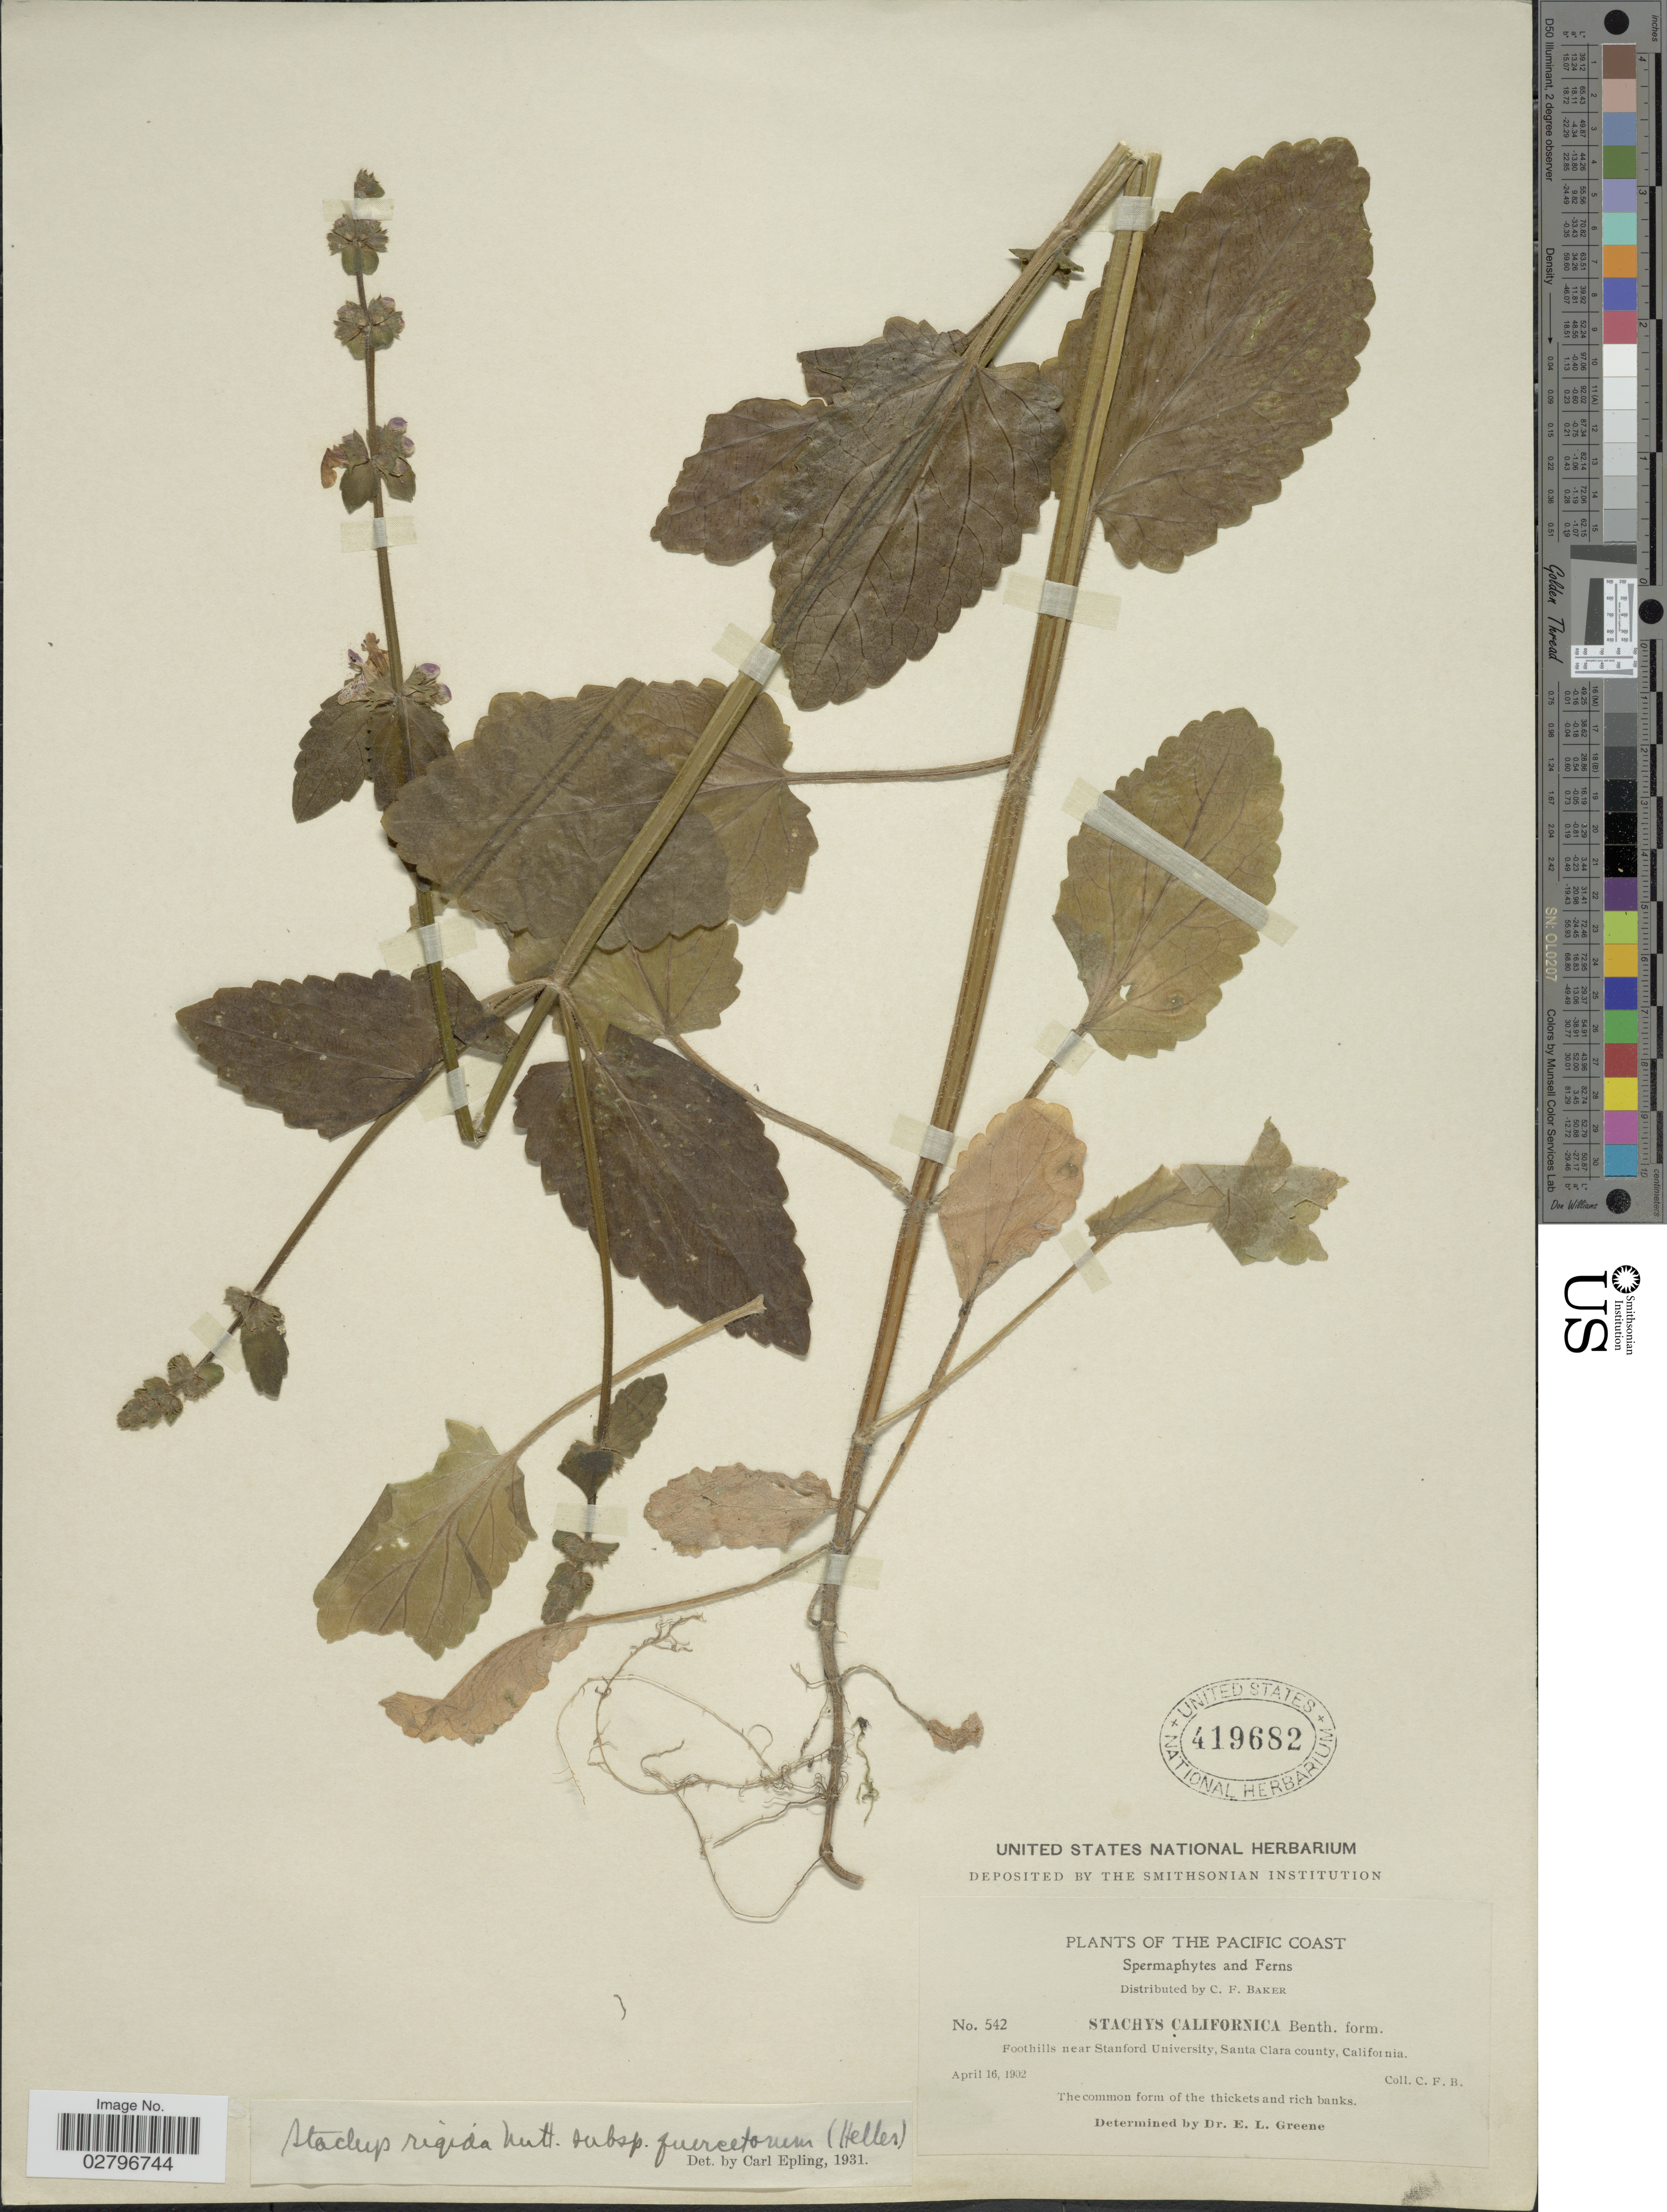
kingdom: Plantae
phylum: Tracheophyta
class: Magnoliopsida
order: Lamiales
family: Lamiaceae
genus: Stachys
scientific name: Stachys rigida subsp. quercetorum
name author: (A. Heller) Epling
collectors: C. F. Baker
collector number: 542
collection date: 1902-04-16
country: United States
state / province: California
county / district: Santa Clara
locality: The Pacific Coast, Foothills near Stanford University, Santa Clara County, California.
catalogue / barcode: US 419682